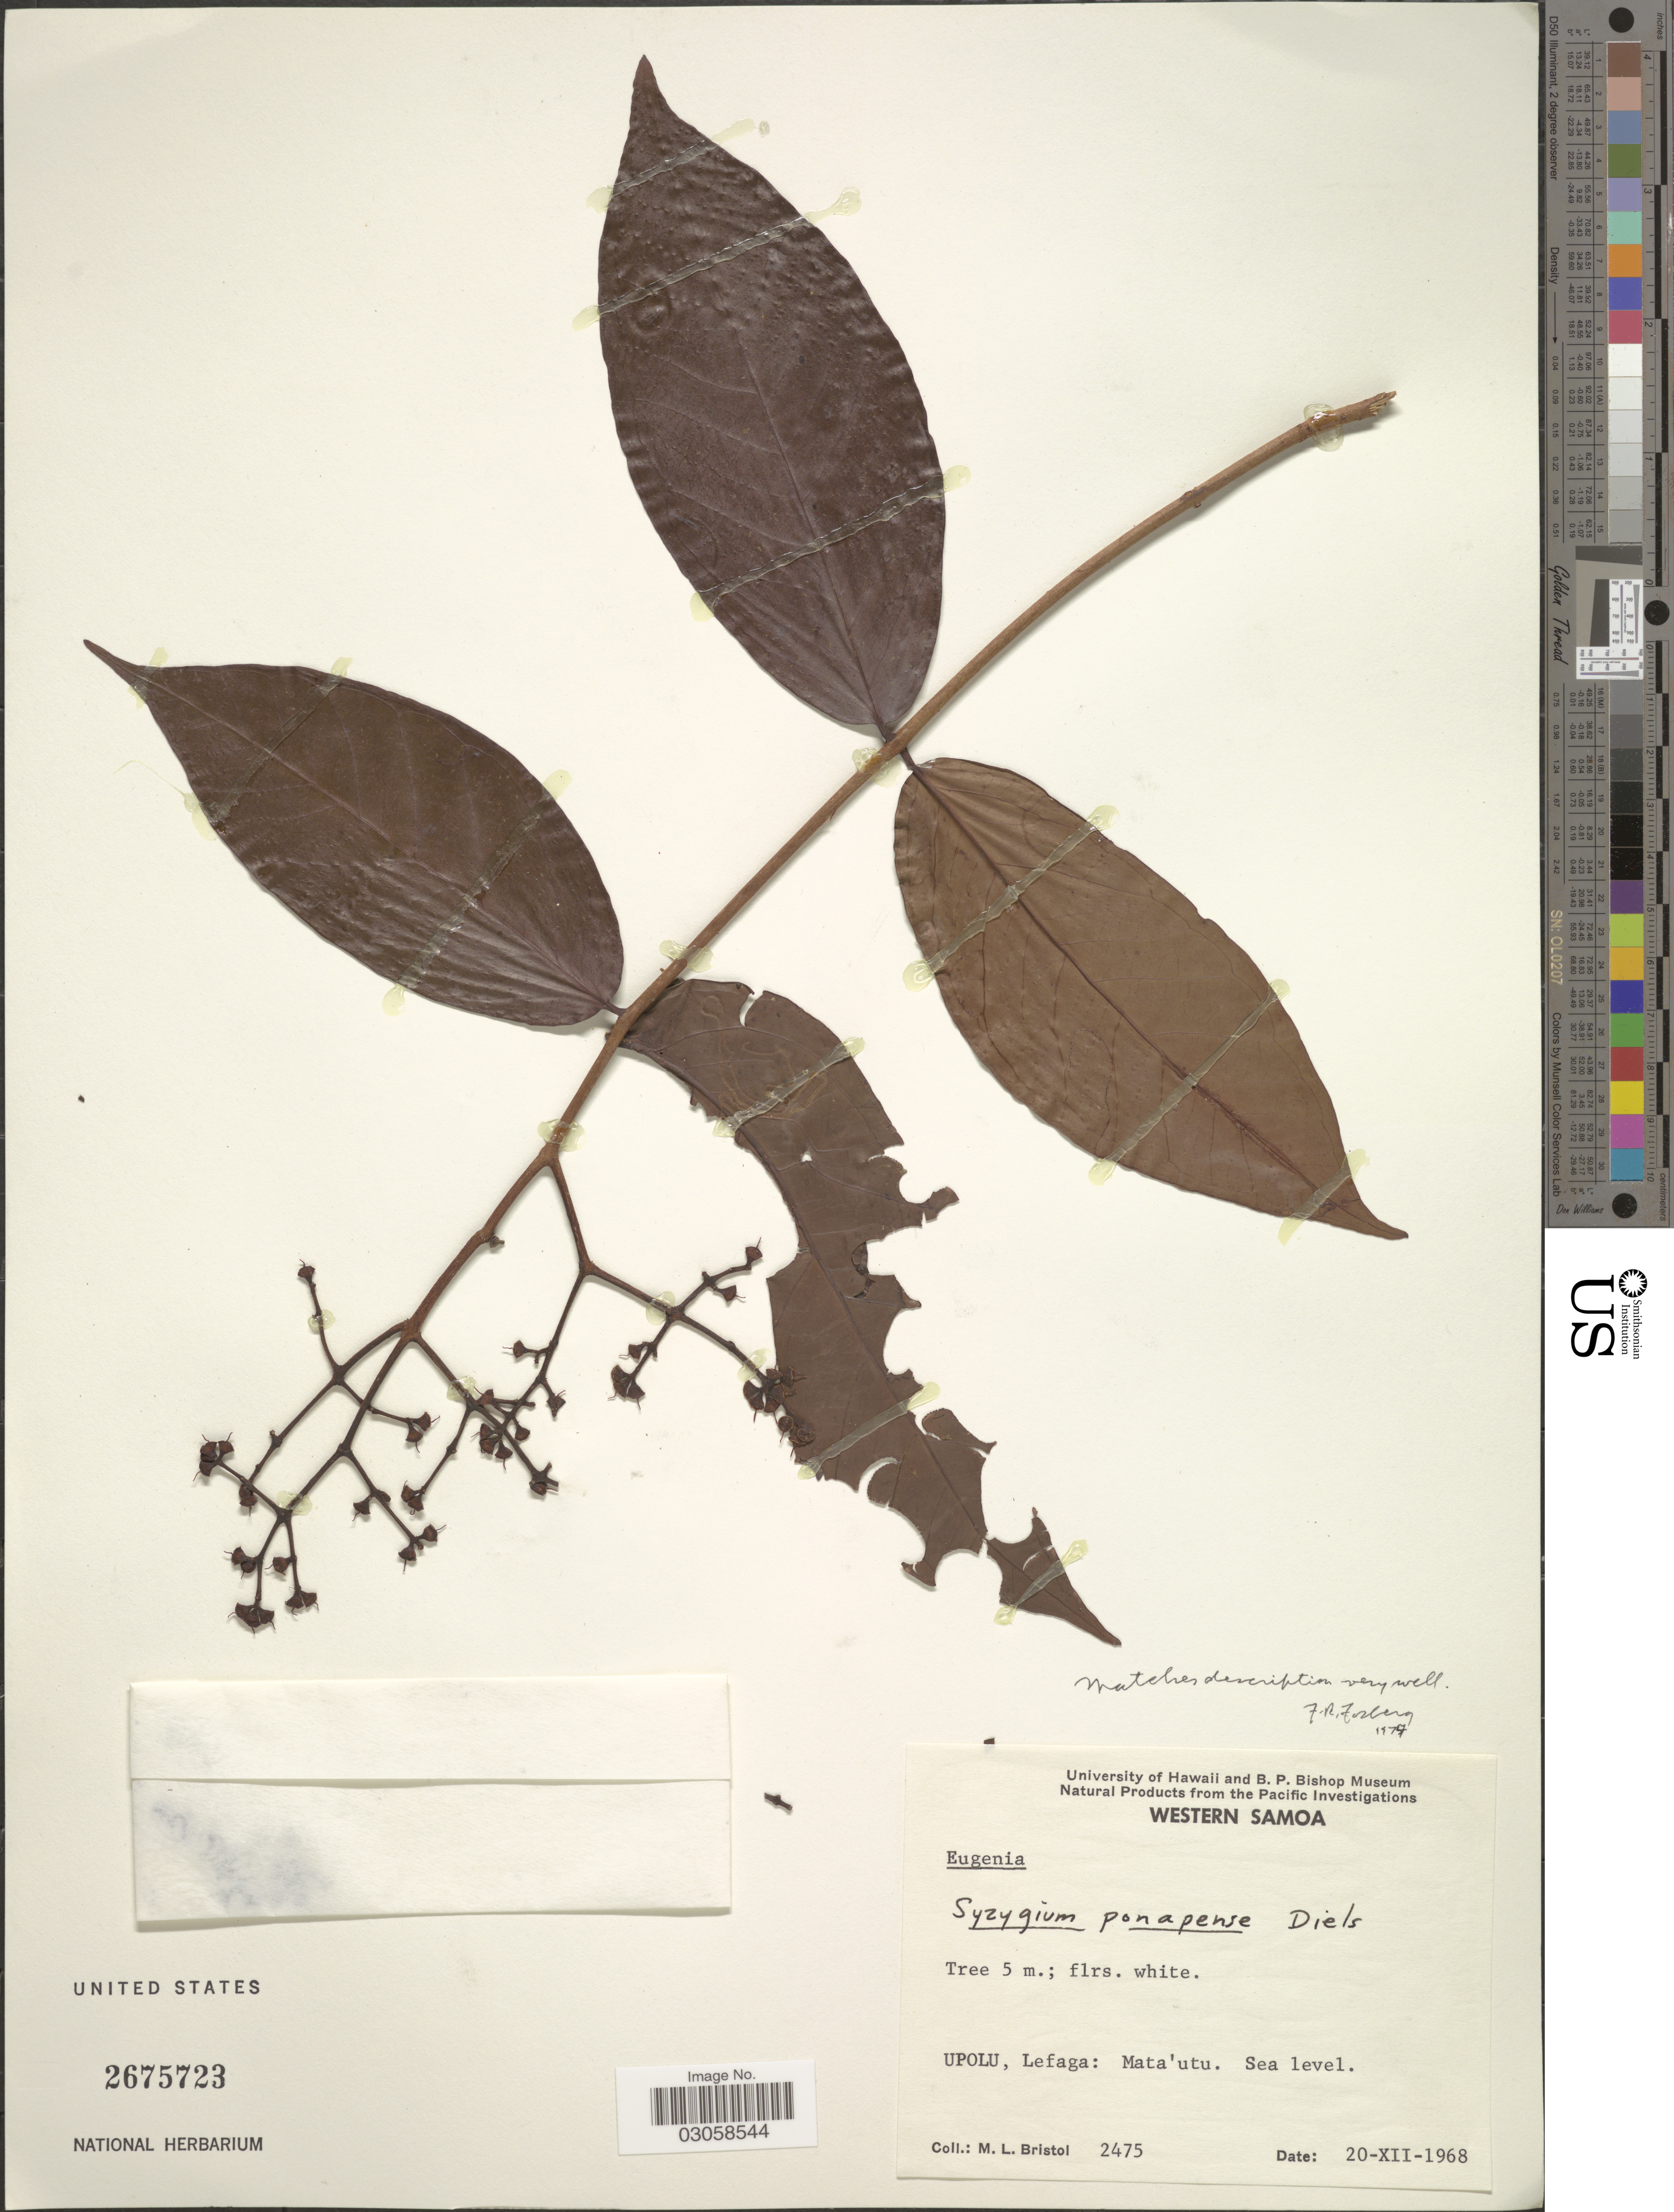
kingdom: Plantae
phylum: Tracheophyta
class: Magnoliopsida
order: Myrtales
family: Myrtaceae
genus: Syzygium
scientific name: Syzygium ponapense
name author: (Merr. & Kaneh.) Diels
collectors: M. L. Bristol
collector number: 2475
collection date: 1968-12-20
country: Samoa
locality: Upolu, Lefaga: Mata'utu.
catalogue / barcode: US 2675723